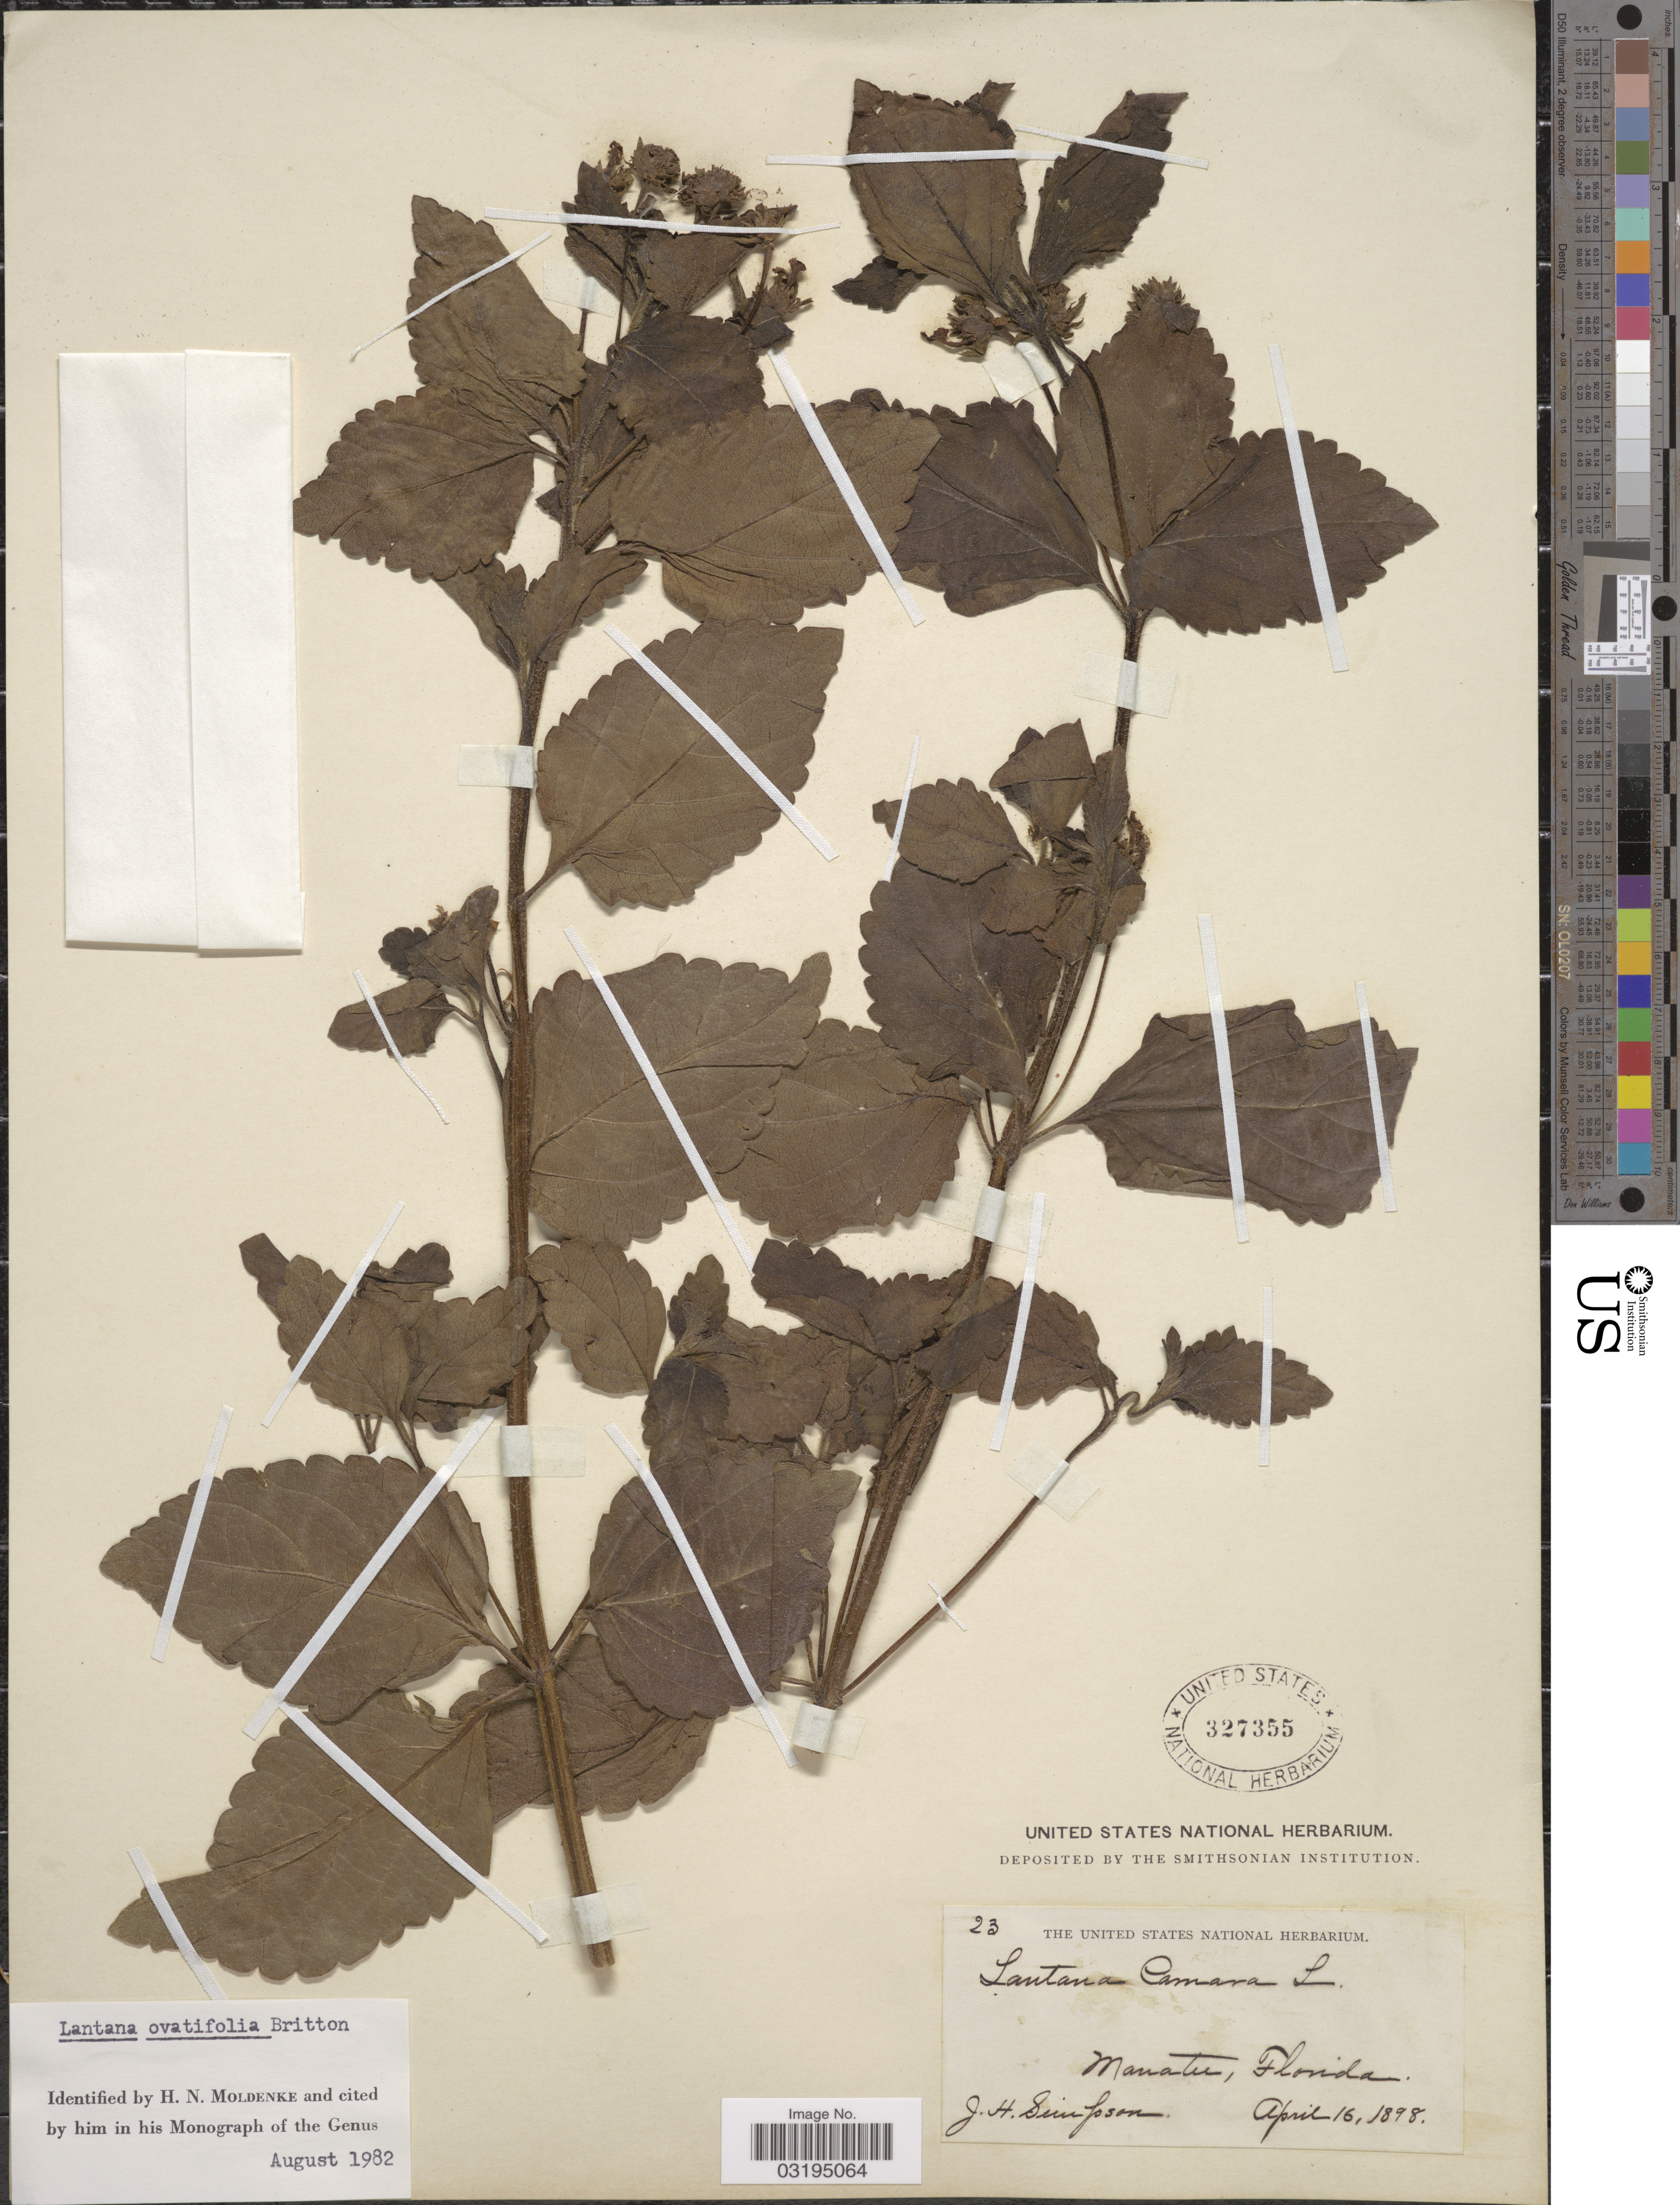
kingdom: Plantae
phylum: Tracheophyta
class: Magnoliopsida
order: Lamiales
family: Verbenaceae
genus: Lantana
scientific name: Lantana ovatifolia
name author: Britton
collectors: J. H. Simpson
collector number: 23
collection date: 1898-04-16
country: United States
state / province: Florida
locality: Manatee.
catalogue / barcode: US 327355